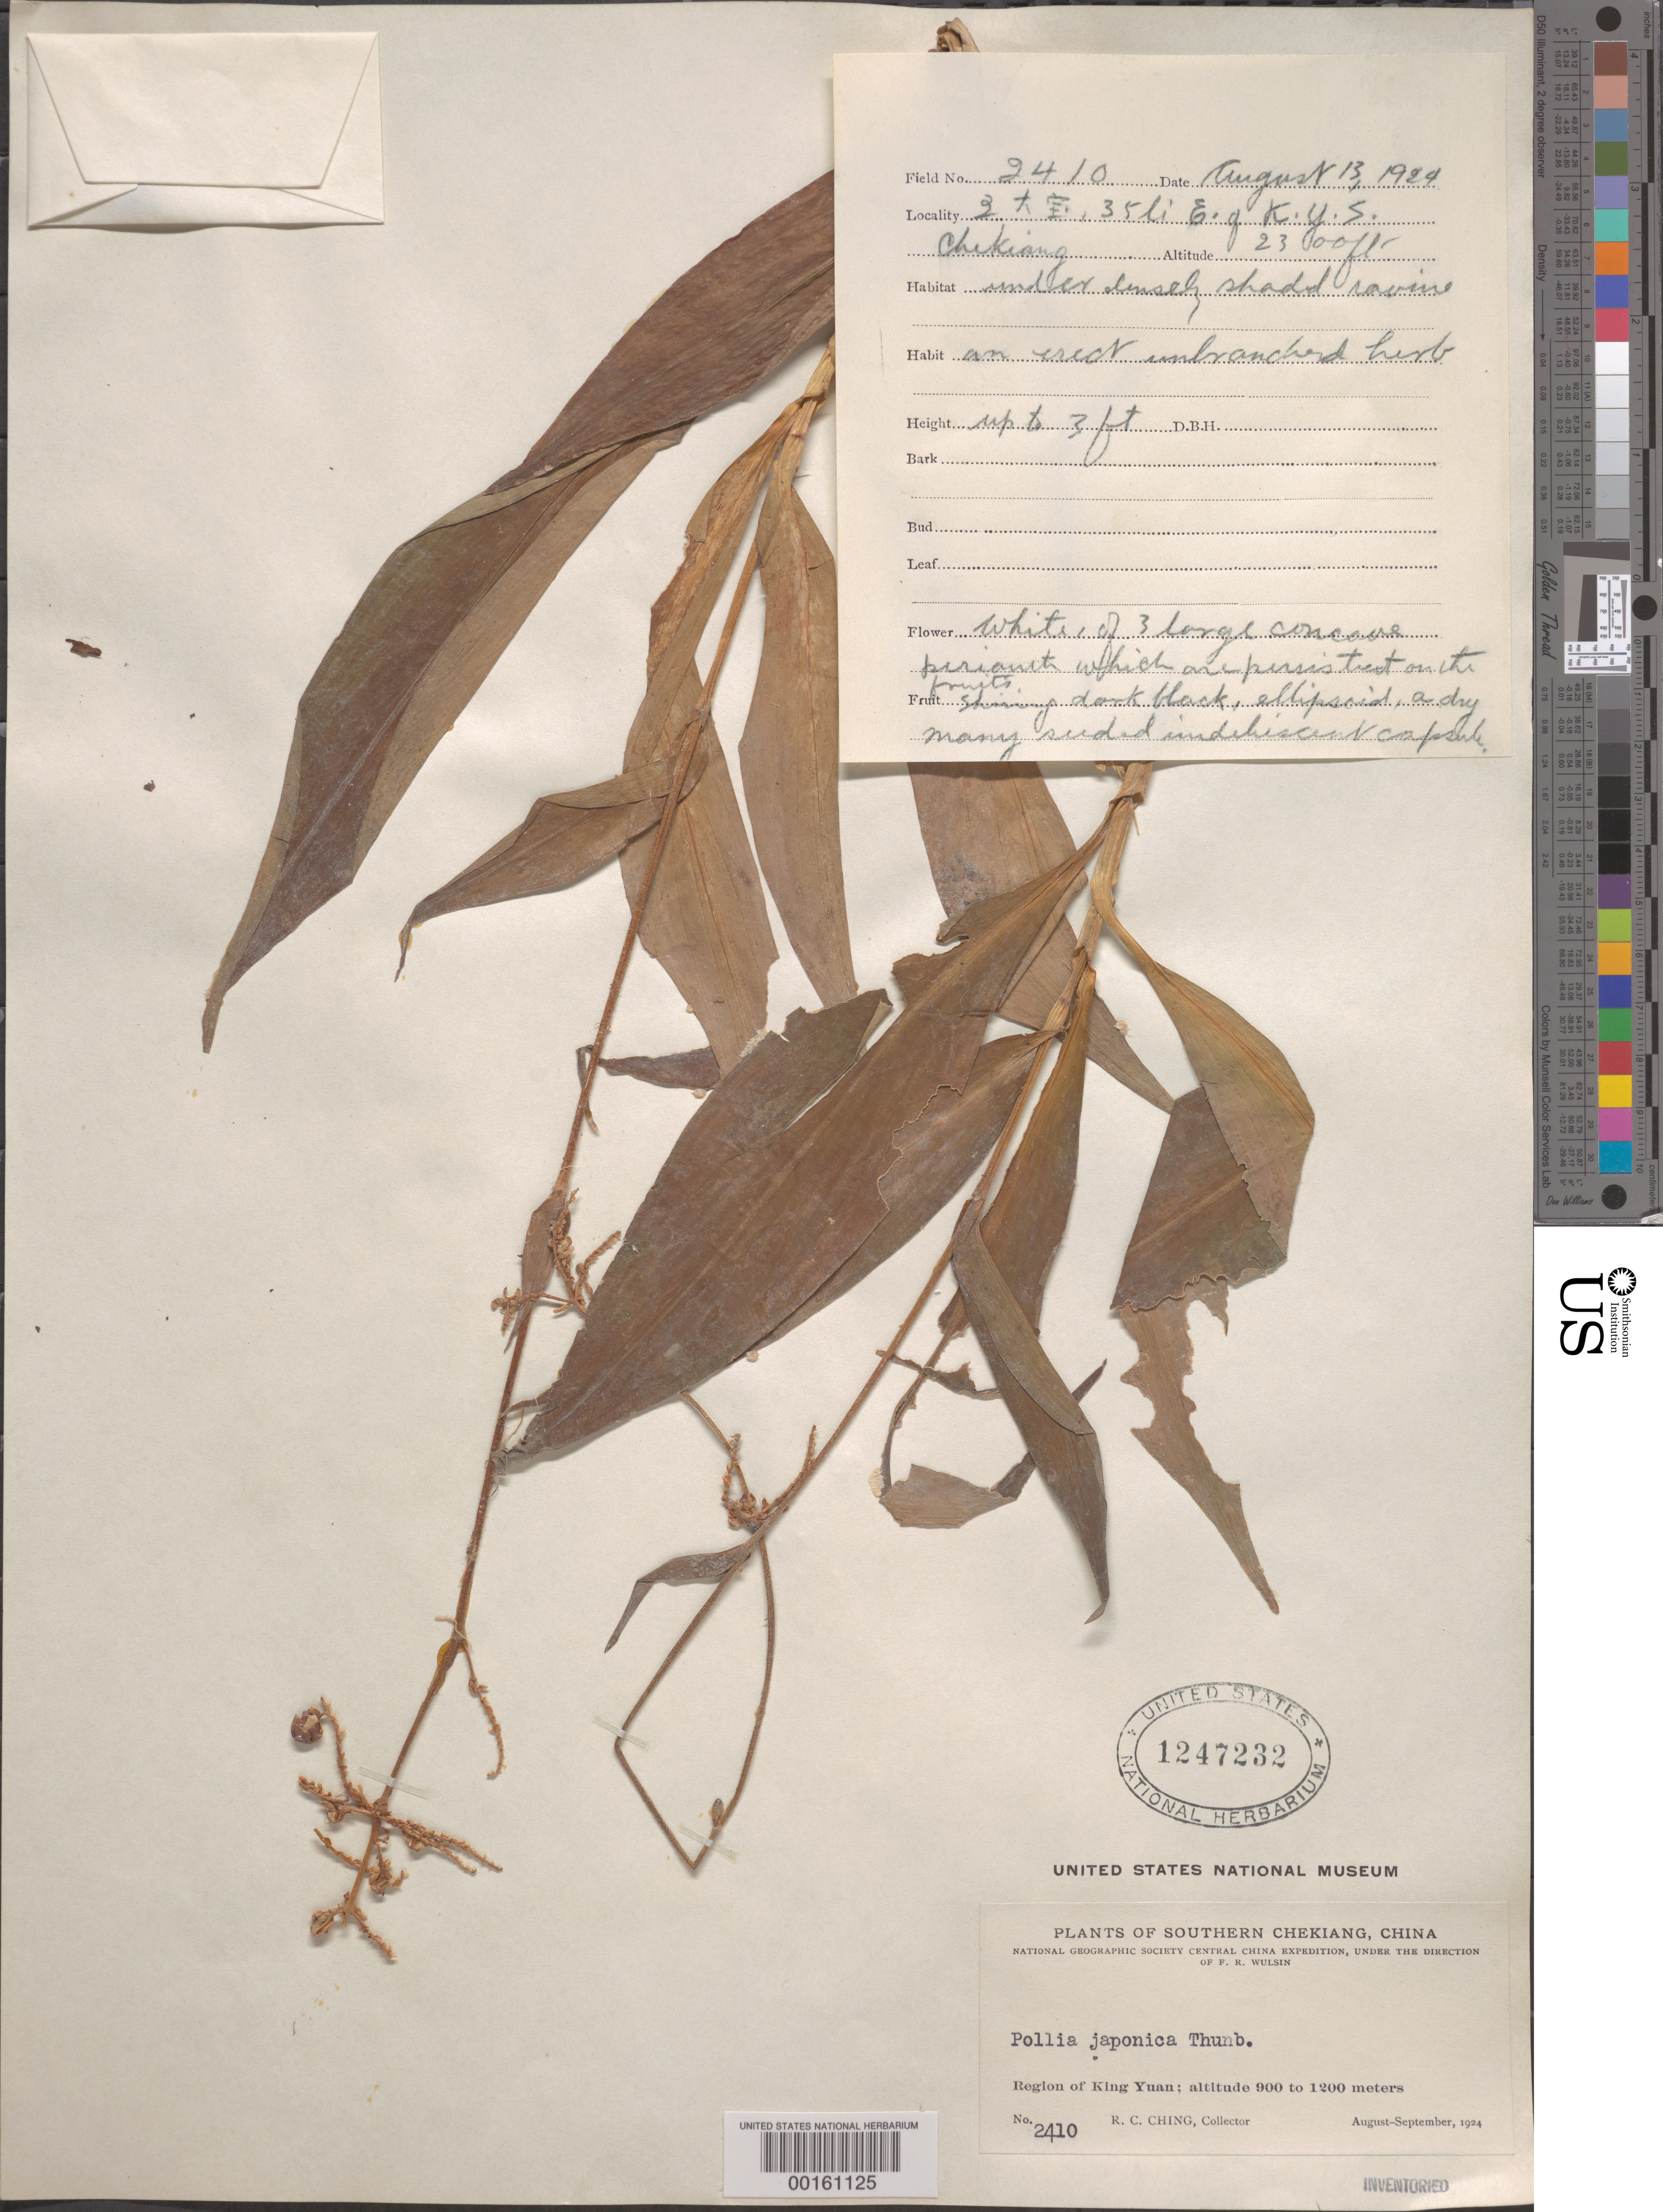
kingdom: Plantae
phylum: Tracheophyta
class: Liliopsida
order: Commelinales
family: Commelinaceae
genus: Pollia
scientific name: Pollia japonica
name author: Thunb.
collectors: R. C. Ching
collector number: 2410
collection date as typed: Aug 1924 to -- Sep 1924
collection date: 1924-08/1924-09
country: China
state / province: Zhejiang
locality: Region of king yuan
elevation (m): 900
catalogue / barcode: US 1247232